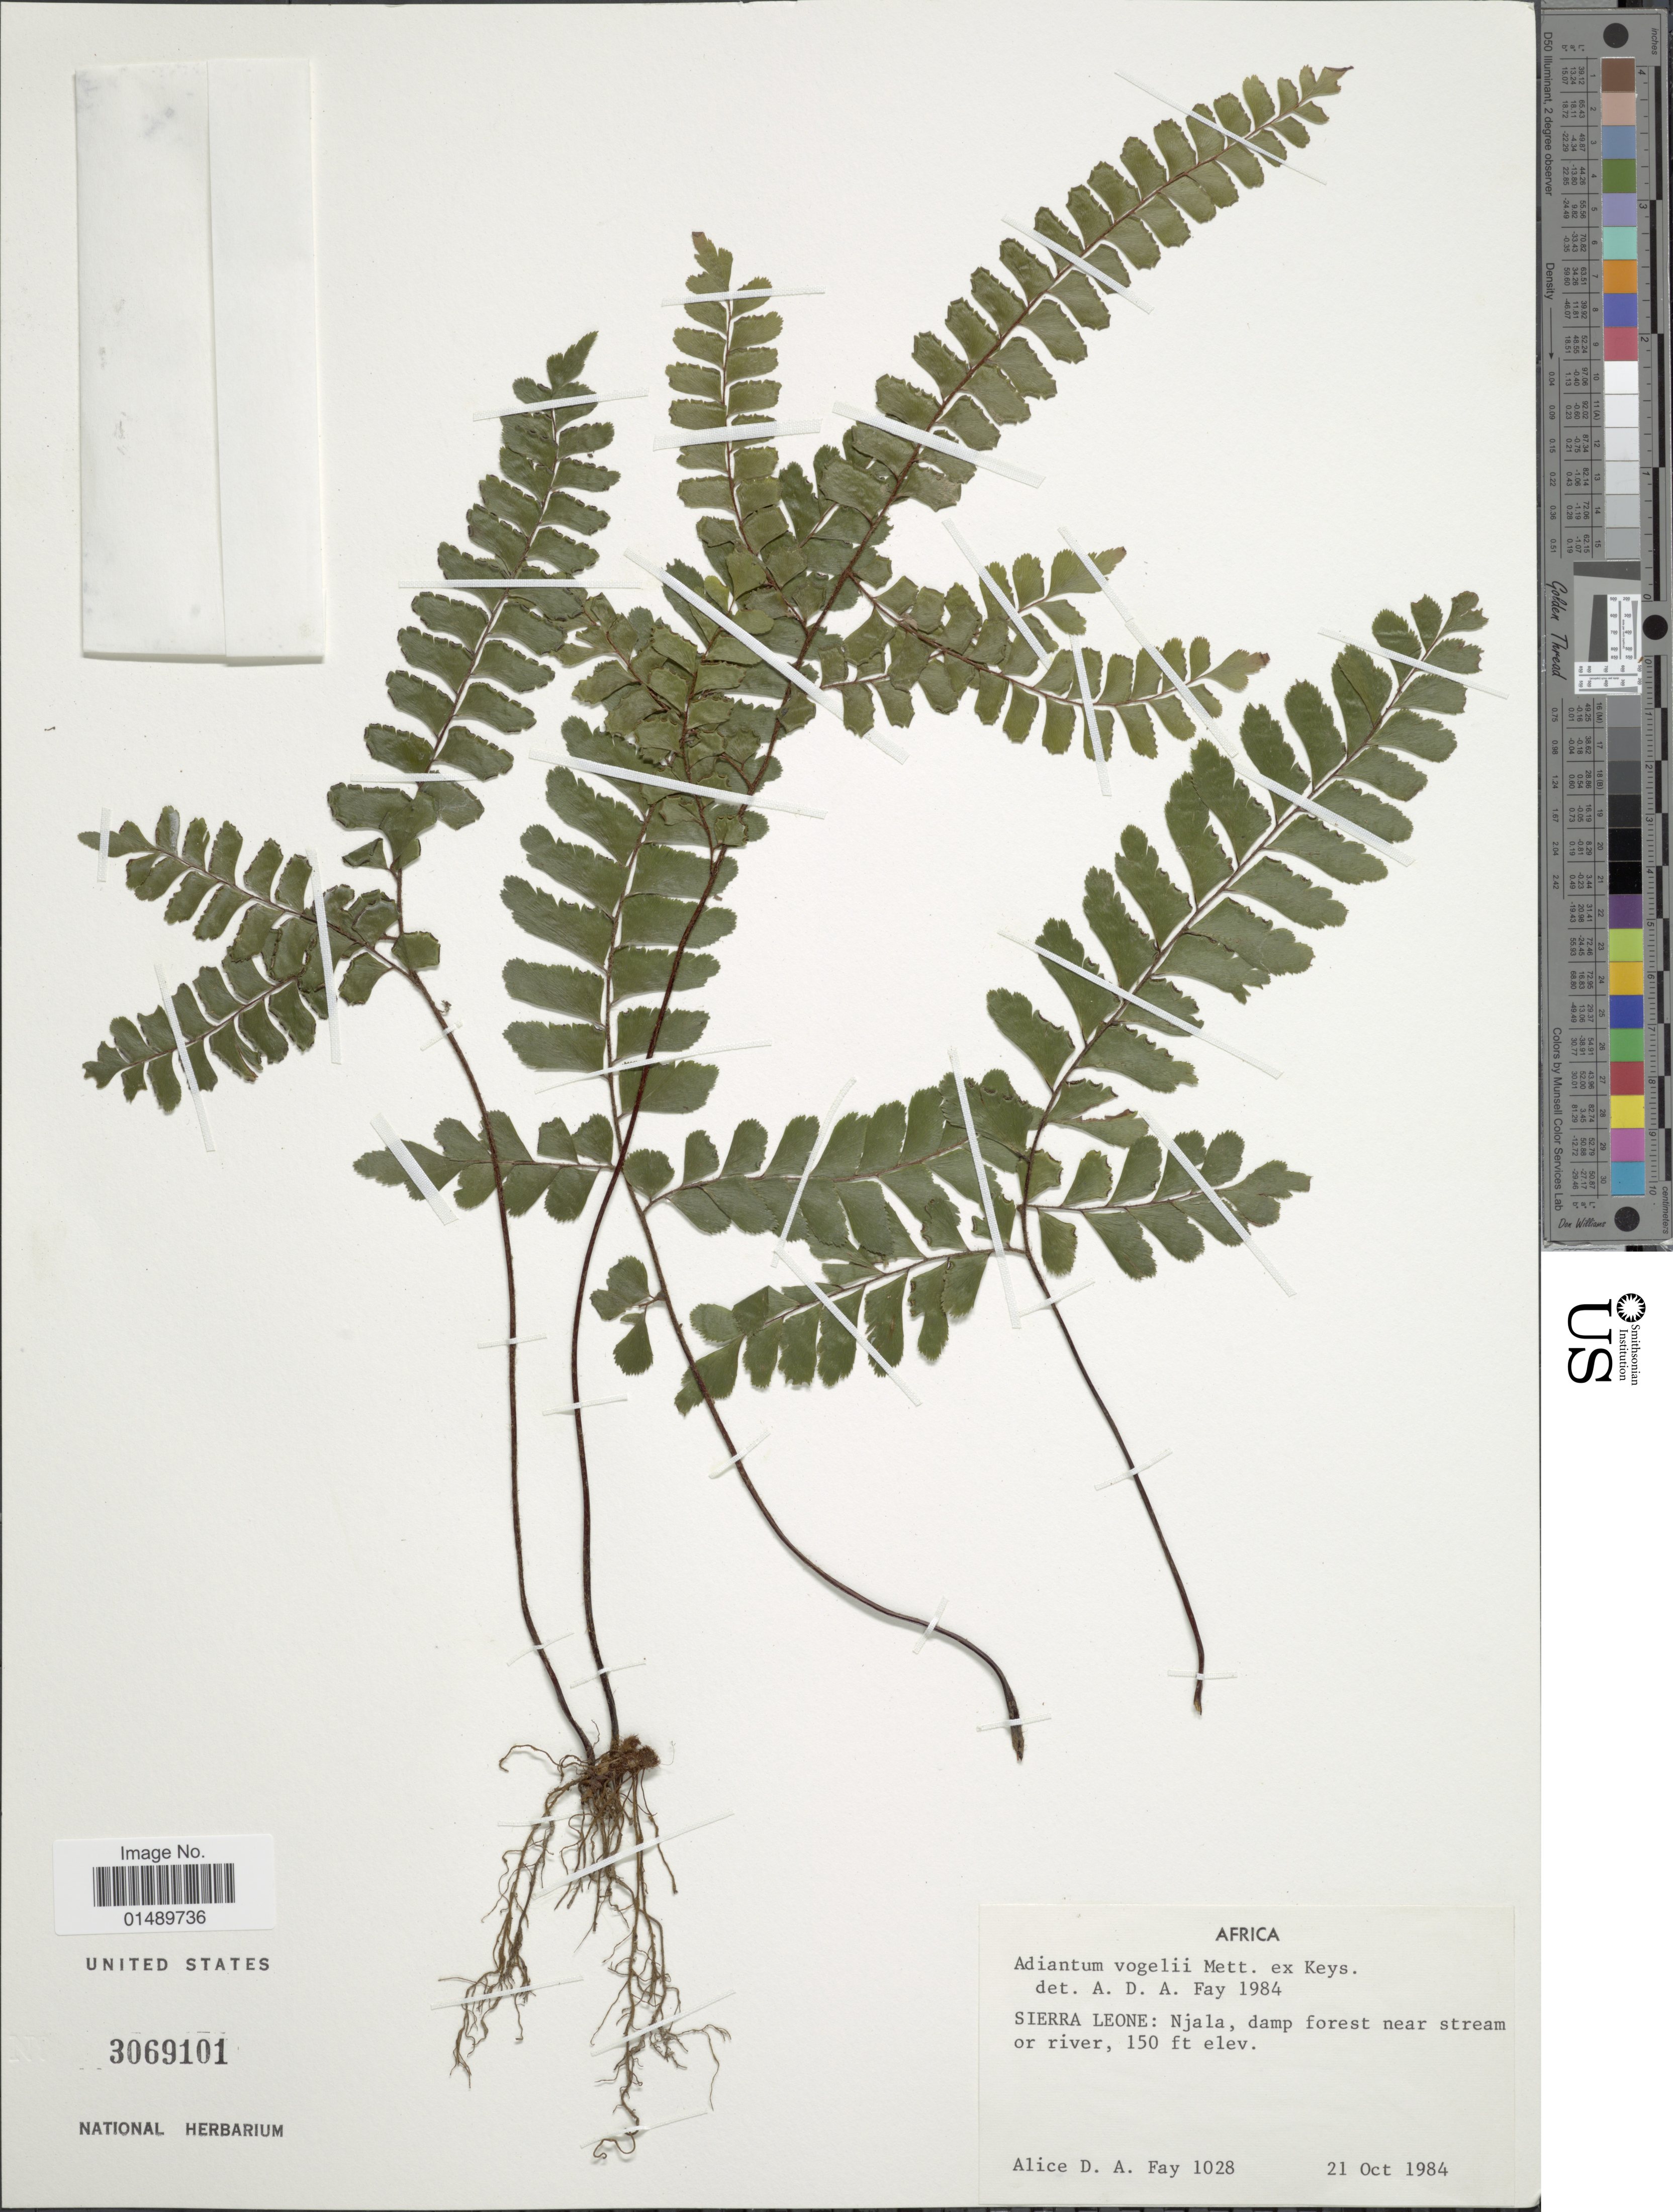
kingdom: Plantae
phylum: Tracheophyta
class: Polypodiopsida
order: Polypodiales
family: Pteridaceae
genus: Adiantum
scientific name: Adiantum vogelii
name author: Mett. ex Keys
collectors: A. Fay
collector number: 1025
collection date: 1984-10-21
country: Sierra Leone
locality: Africa, Sierra Leone: Njala.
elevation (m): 46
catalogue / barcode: US 3069101